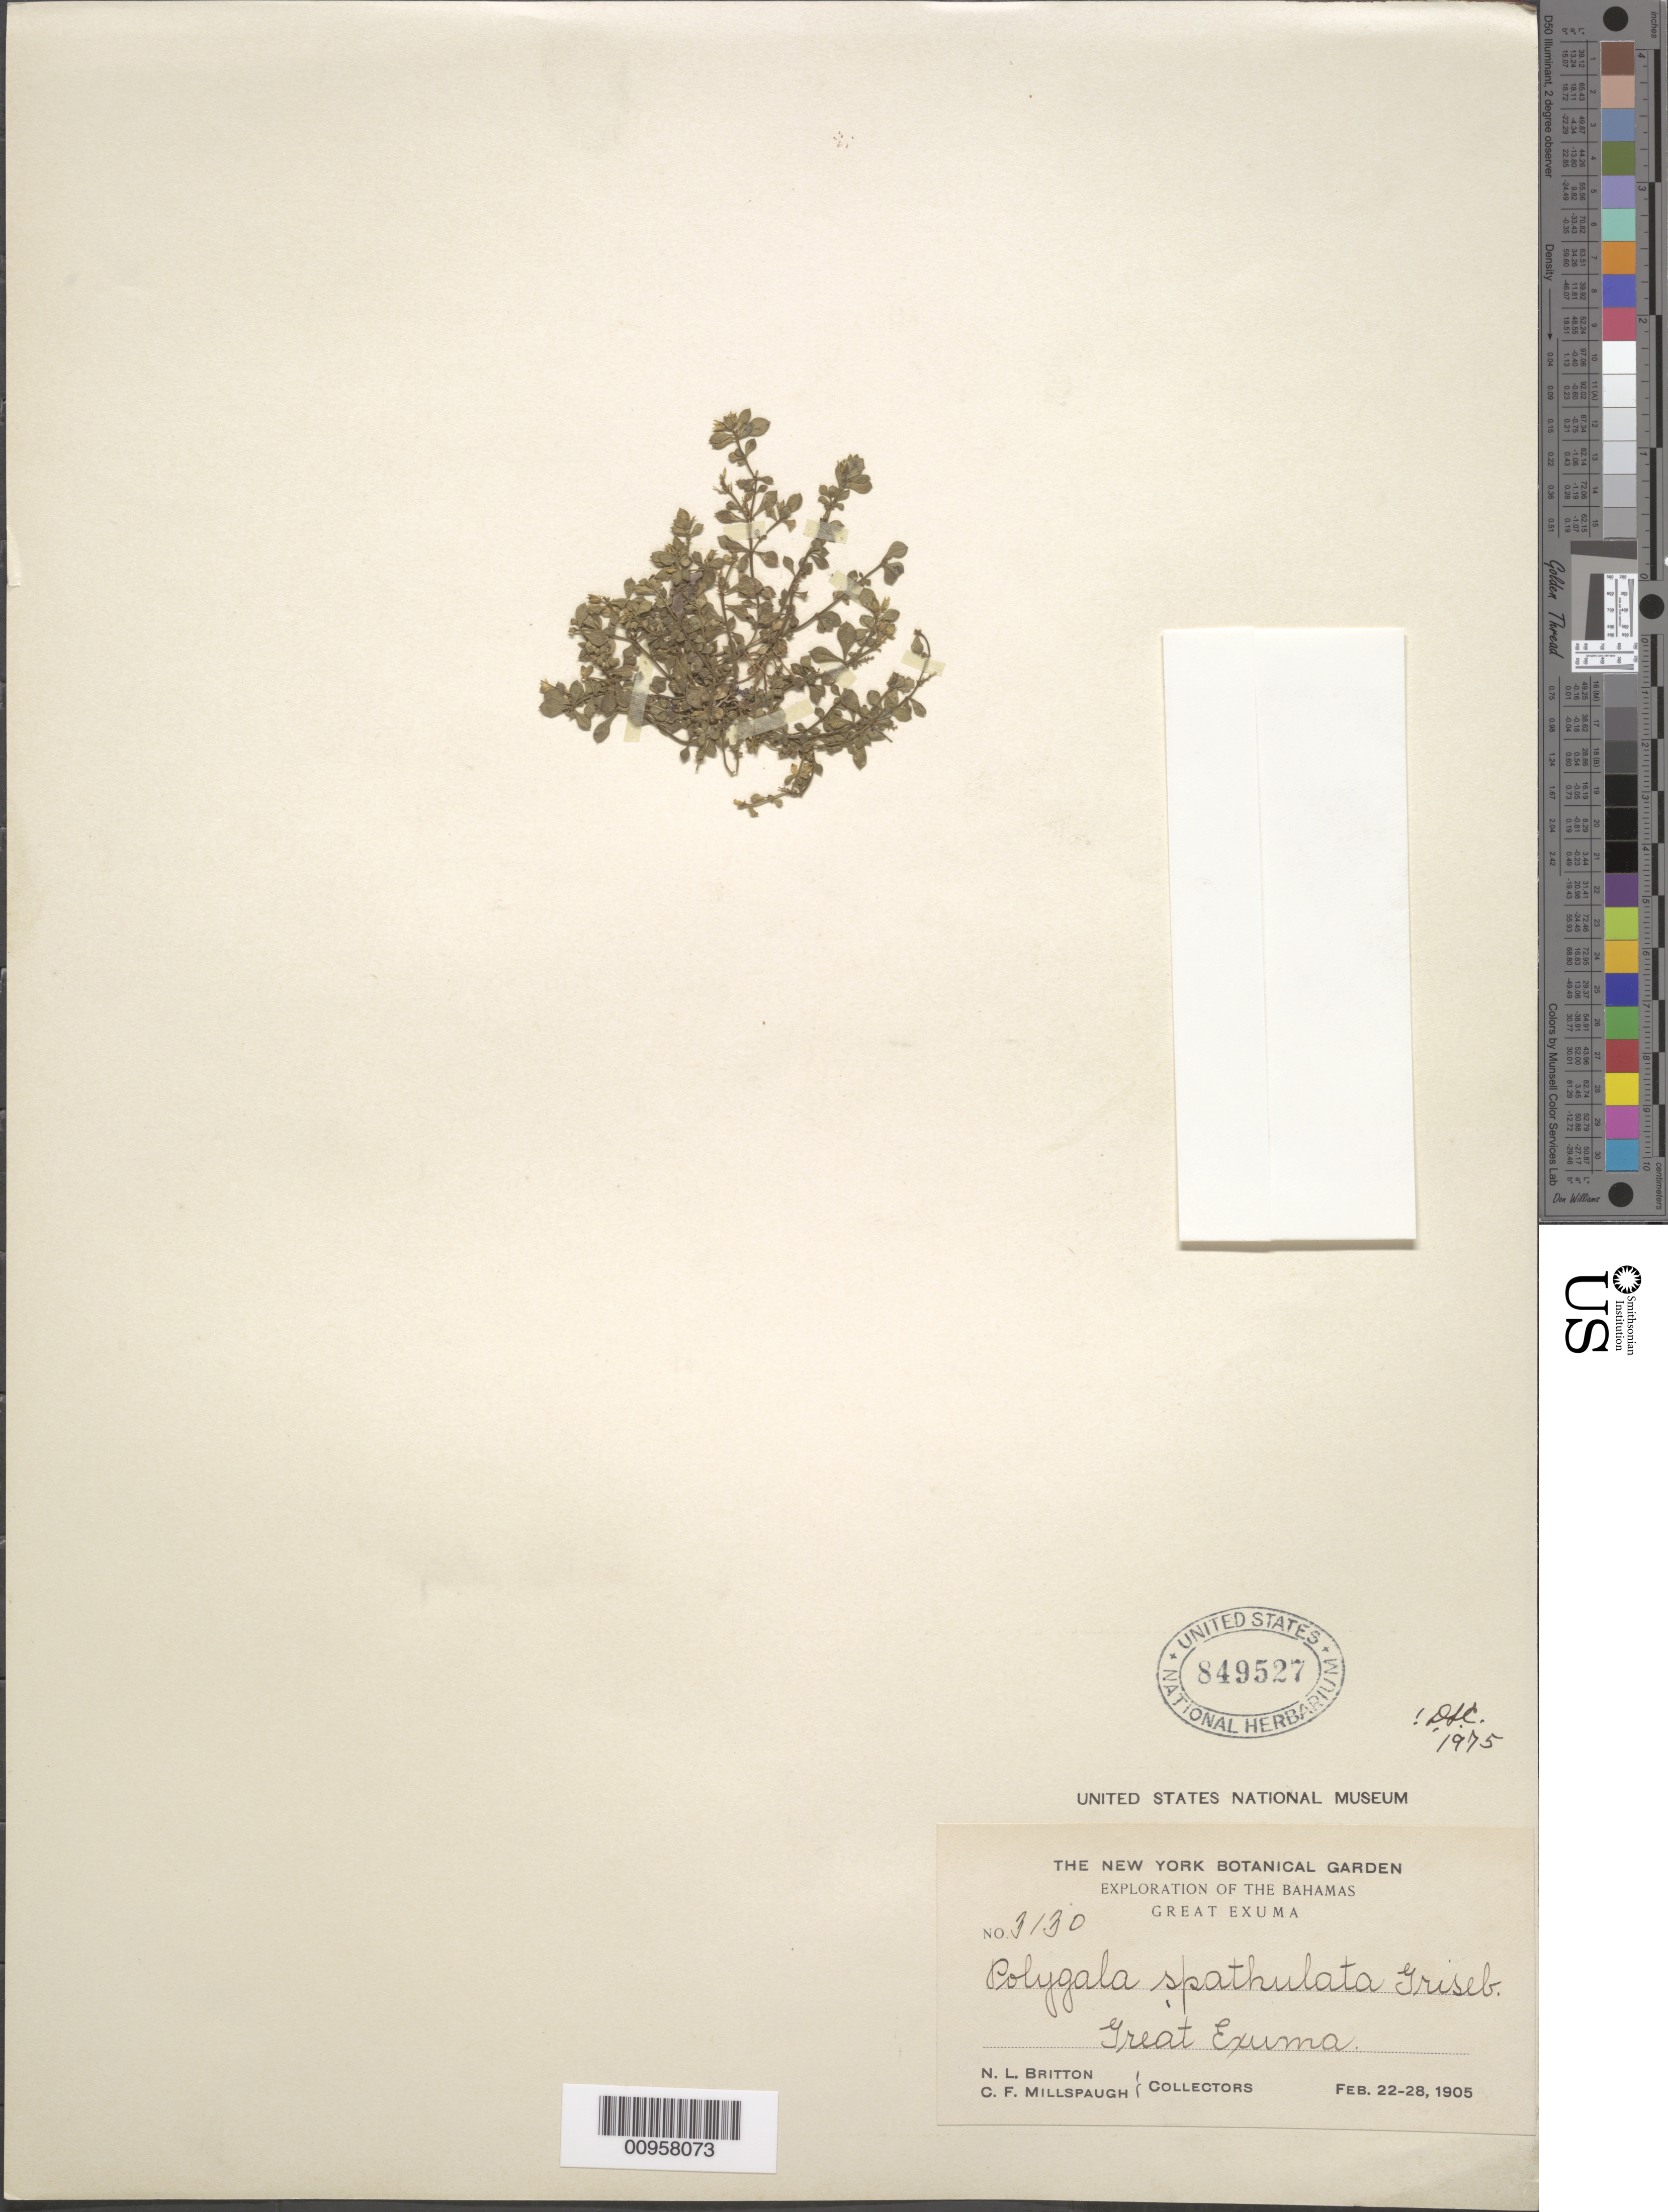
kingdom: Plantae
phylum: Tracheophyta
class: Magnoliopsida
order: Fabales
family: Polygalaceae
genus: Polygala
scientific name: Polygala spathulata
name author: Griseb.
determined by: Correll, D. S.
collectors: N. Britton & C. F. Millspaugh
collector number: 3130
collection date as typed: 22 Feb 1905 to 28 Feb 1905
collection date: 1905-02-22/1905-02-28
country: Bahamas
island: Great Exuma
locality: Great Exuma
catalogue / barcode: US 849527